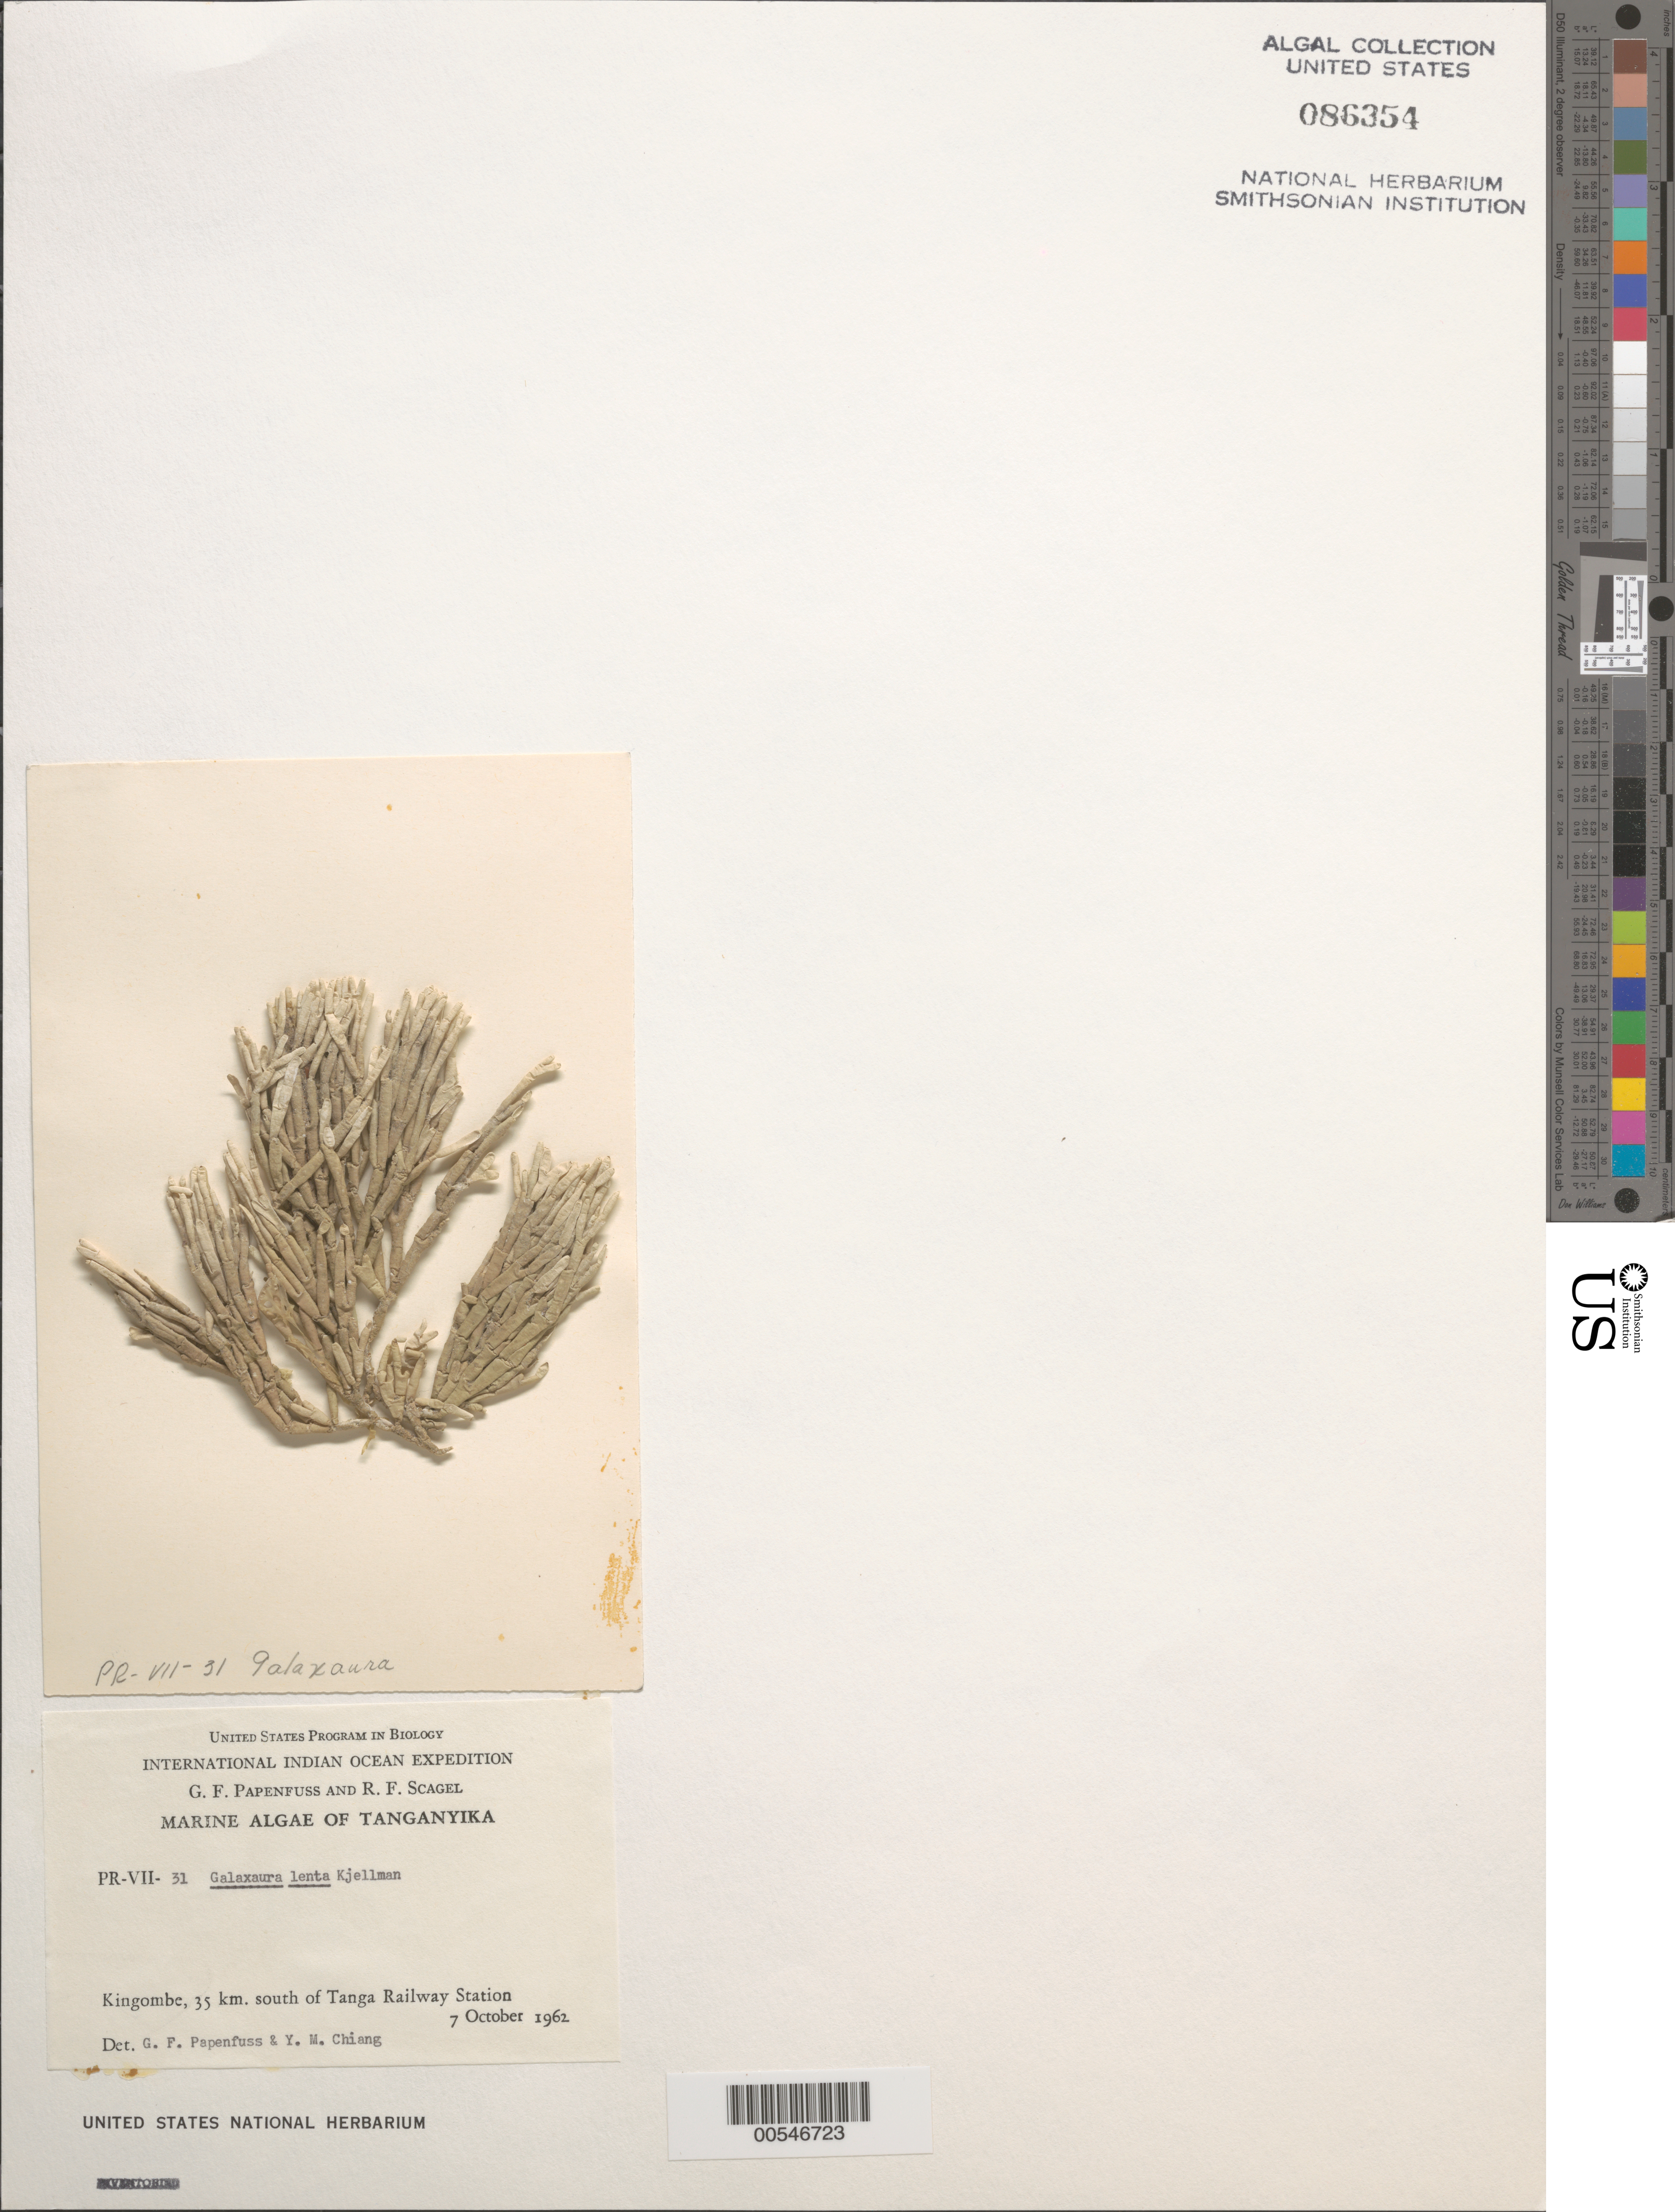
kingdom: Plantae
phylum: Rhodophyta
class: Florideophyceae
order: Nemaliales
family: Galaxauraceae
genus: Dichotomaria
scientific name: Dichotomaria lenta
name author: (Kjellm.) Huisman et al.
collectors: G. Papenfuss & R. F. Scagel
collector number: PR-VII-31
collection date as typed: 07 Oct 1962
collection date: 1962-10-07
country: Tanzania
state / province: Tanga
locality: Kingombe, 35 km south of tanga railway station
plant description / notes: International Indian Ocean Expedition, 1962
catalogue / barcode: US 86354